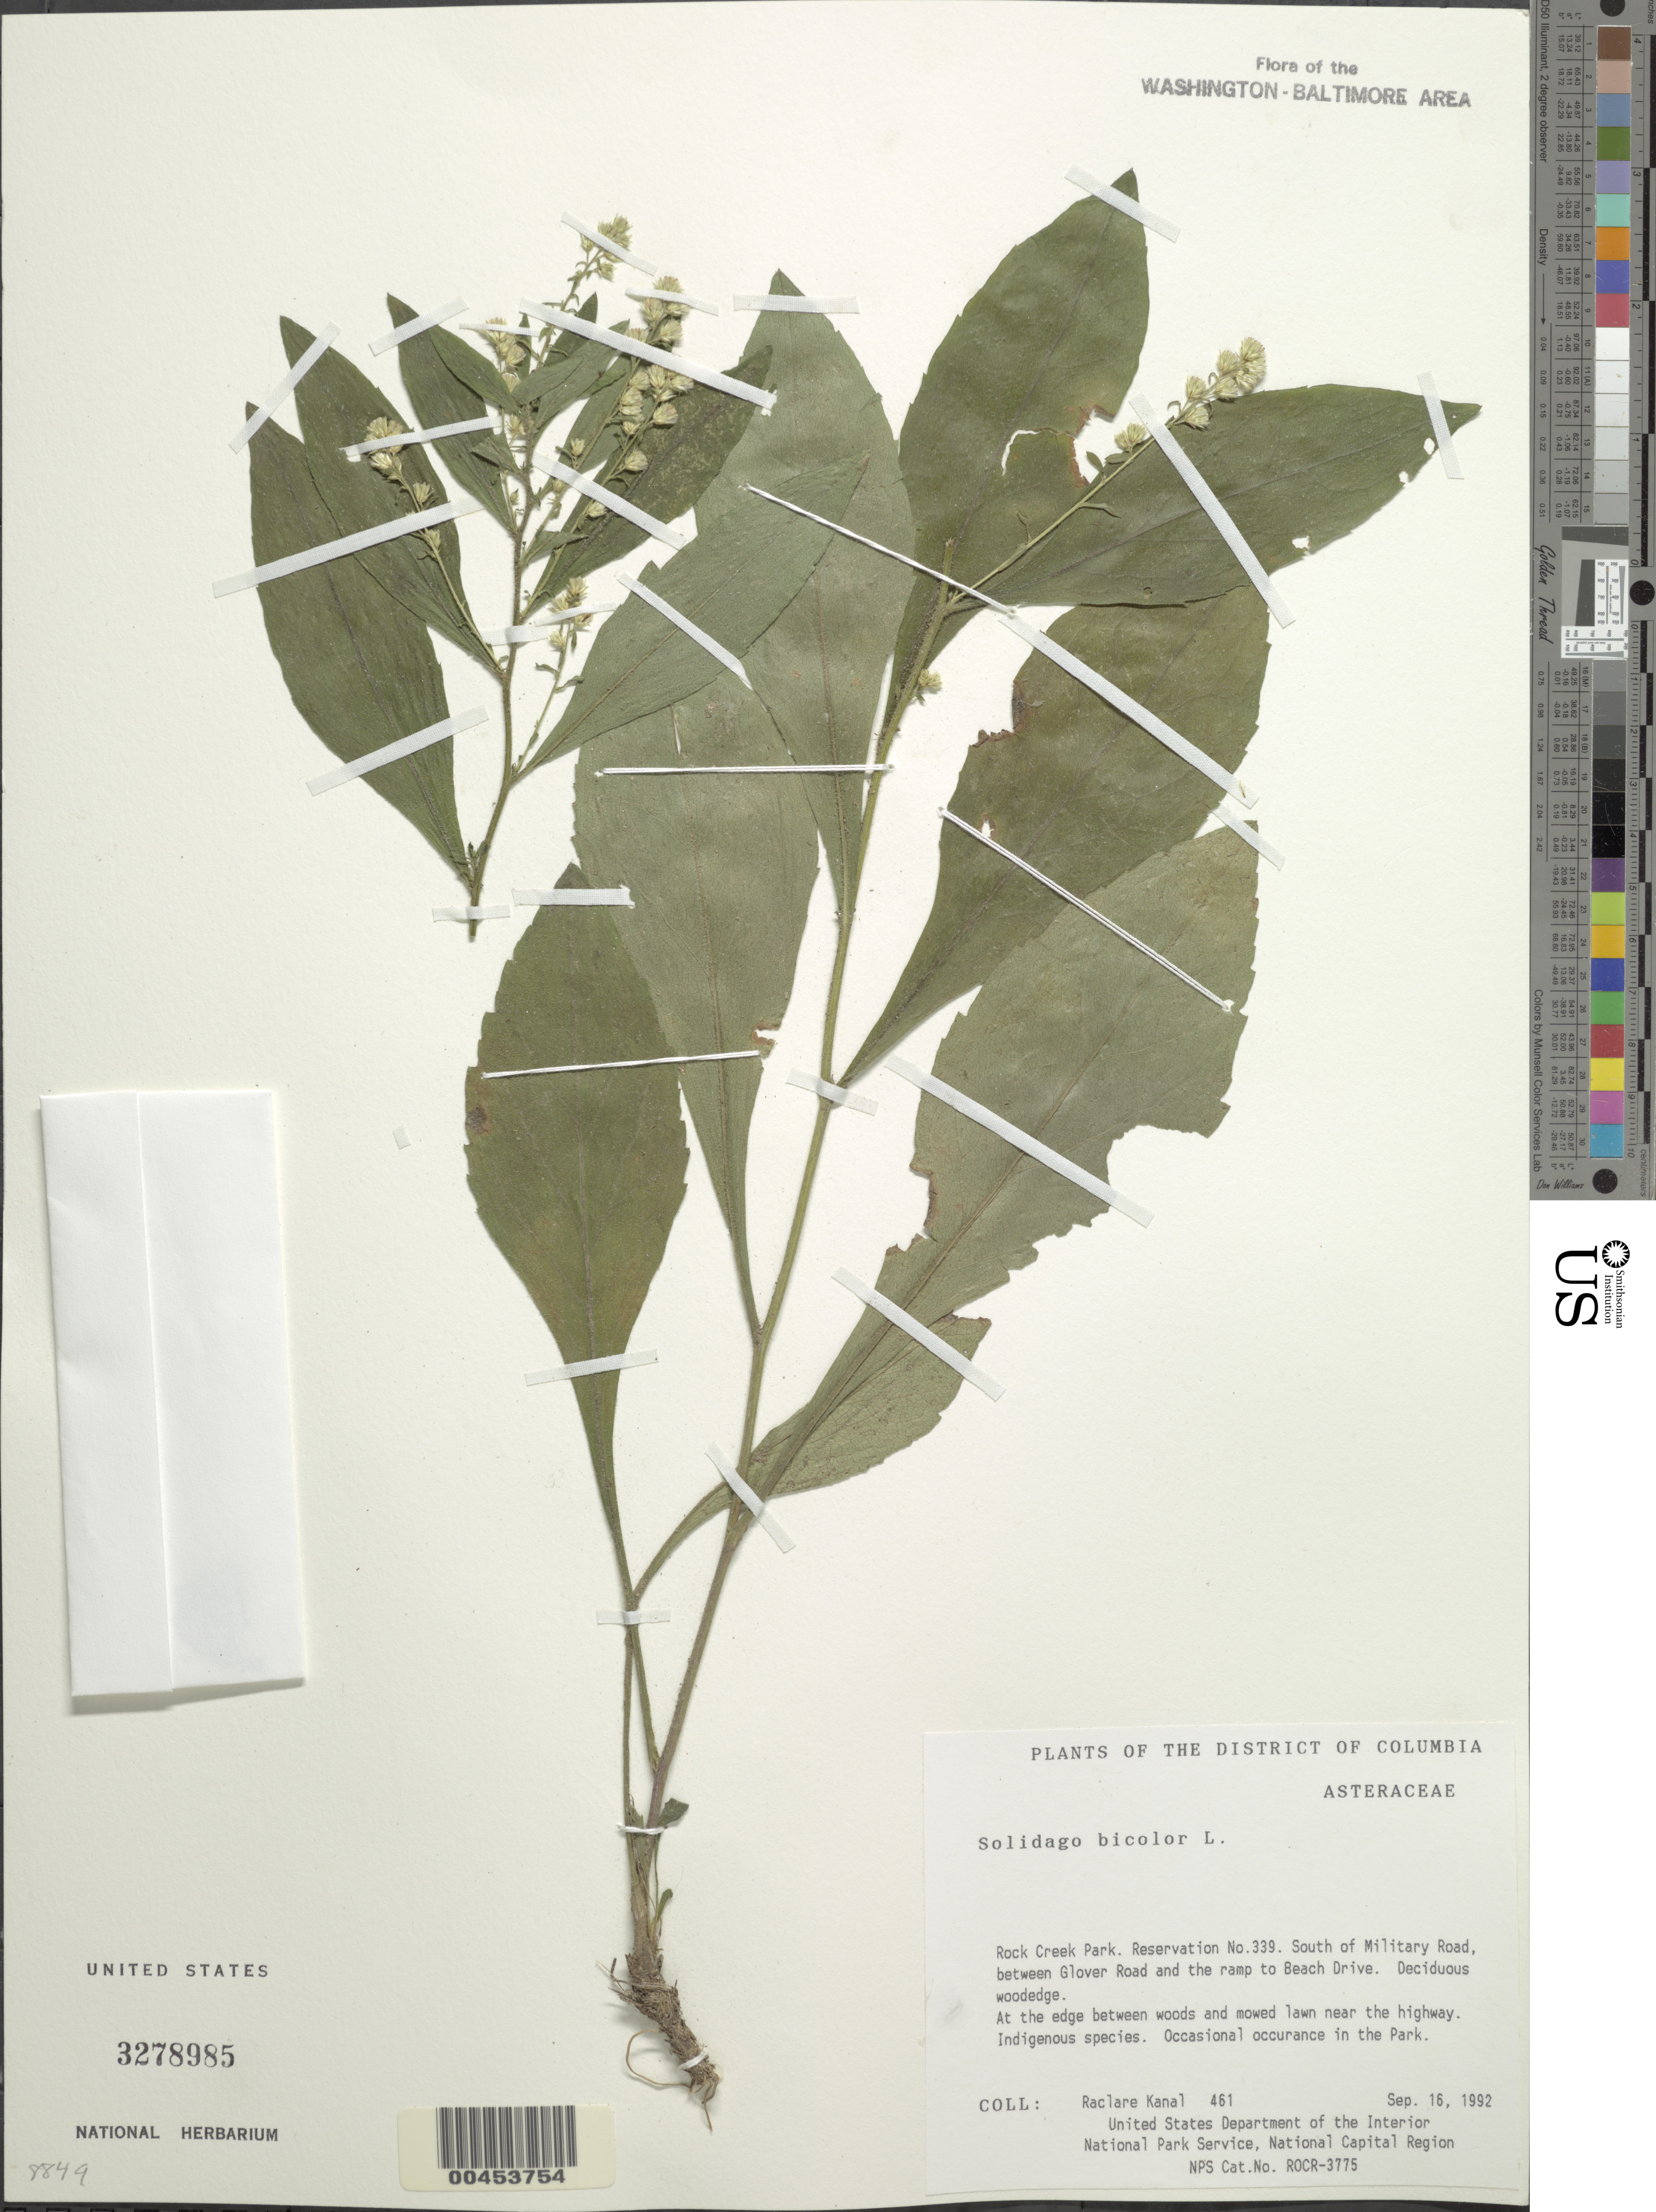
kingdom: Plantae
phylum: Tracheophyta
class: Magnoliopsida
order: Asterales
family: Asteraceae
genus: Solidago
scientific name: Solidago bicolor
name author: L.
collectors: R. Kanal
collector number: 461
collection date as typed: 16 Sep 1992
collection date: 1992-09-16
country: United States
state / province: District of Columbia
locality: Rock Creek Park, Res 339, S of Military Road, between Glover Road and Beach Dr Rock Creek Park & vicinity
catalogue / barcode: US 3278985